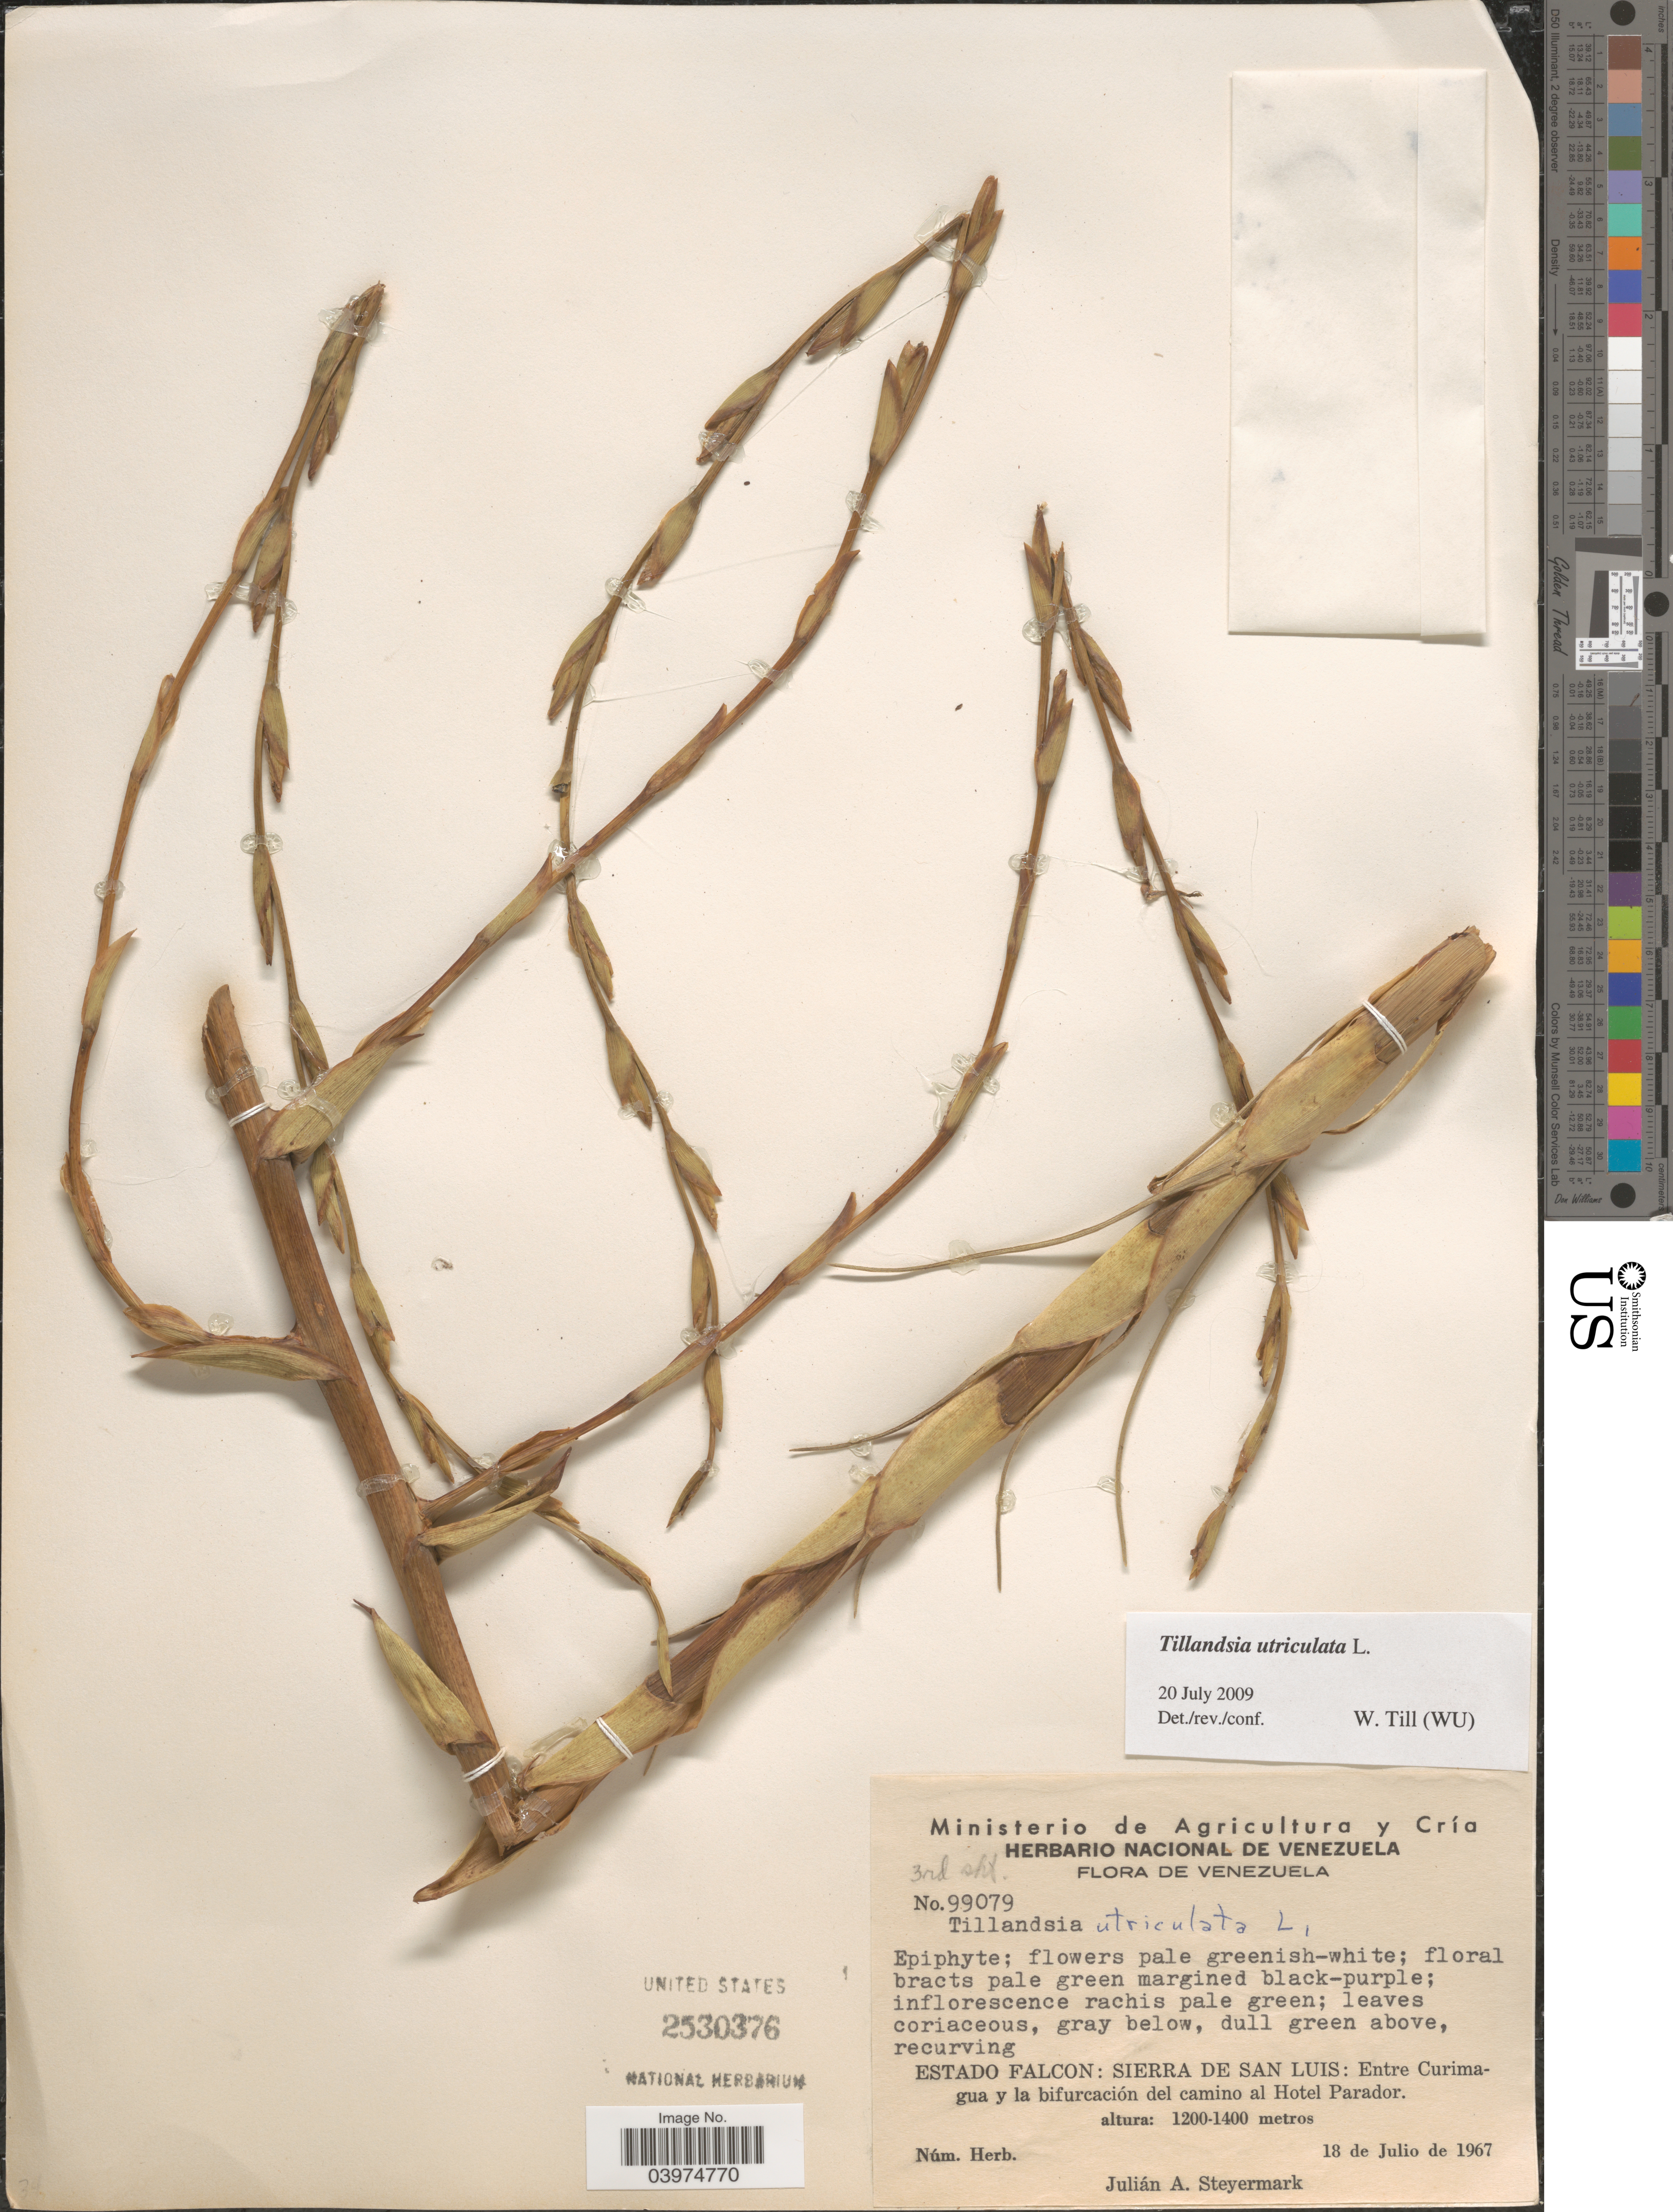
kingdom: Plantae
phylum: Tracheophyta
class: Liliopsida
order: Poales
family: Bromeliaceae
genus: Tillandsia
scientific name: Tillandsia utriculata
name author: L.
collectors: J. Steyermark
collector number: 99079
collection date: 1967-07-18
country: Venezuela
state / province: Falcon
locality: Estado Falcon: Sierra de San Luis: Entre Curimagua y la bifurcación del camino al Hotel Parador.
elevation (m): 1200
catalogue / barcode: US 2530376